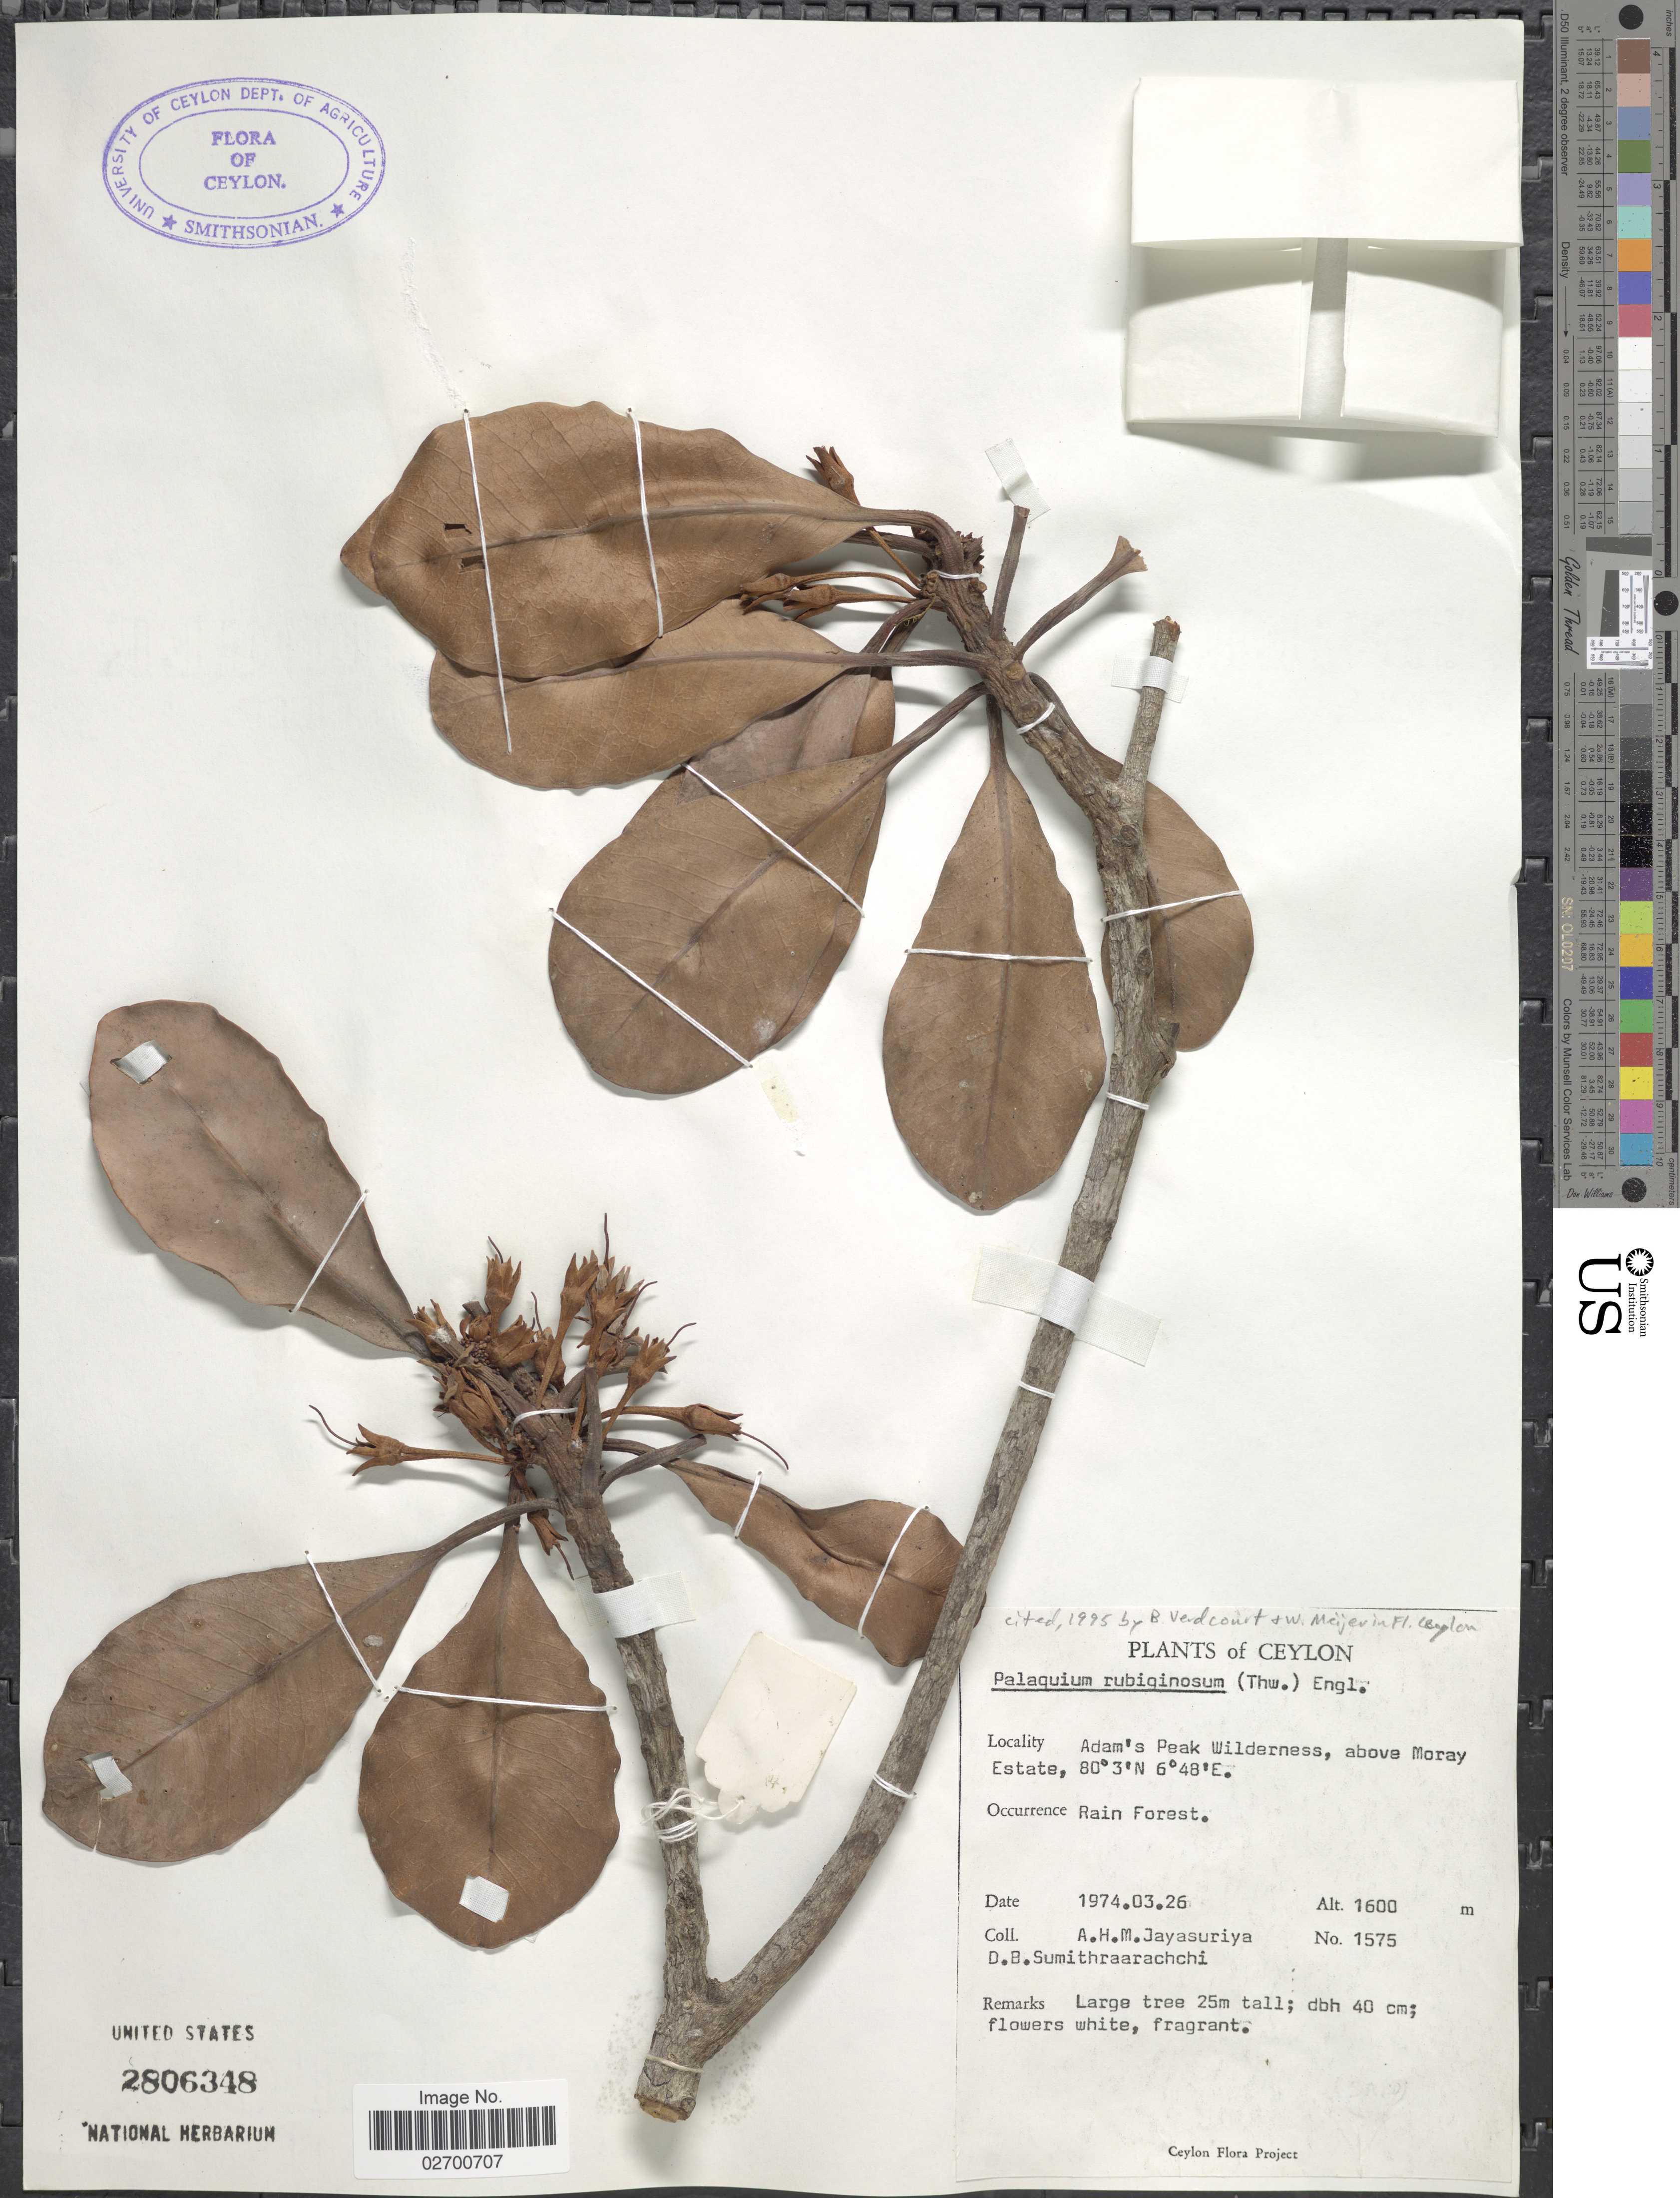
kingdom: Plantae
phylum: Tracheophyta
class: Magnoliopsida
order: Ericales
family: Sapotaceae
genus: Palaquium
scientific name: Palaquium rubiginosum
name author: (Thwaites) Engl.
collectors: A. H. Jayasuriya & D. B. Sumithraarachchi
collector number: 1575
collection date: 1974-03-26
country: Sri Lanka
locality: Ceylon, Adam's Peak Wilderness, above Moray Estate.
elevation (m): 1600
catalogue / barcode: US 2806348